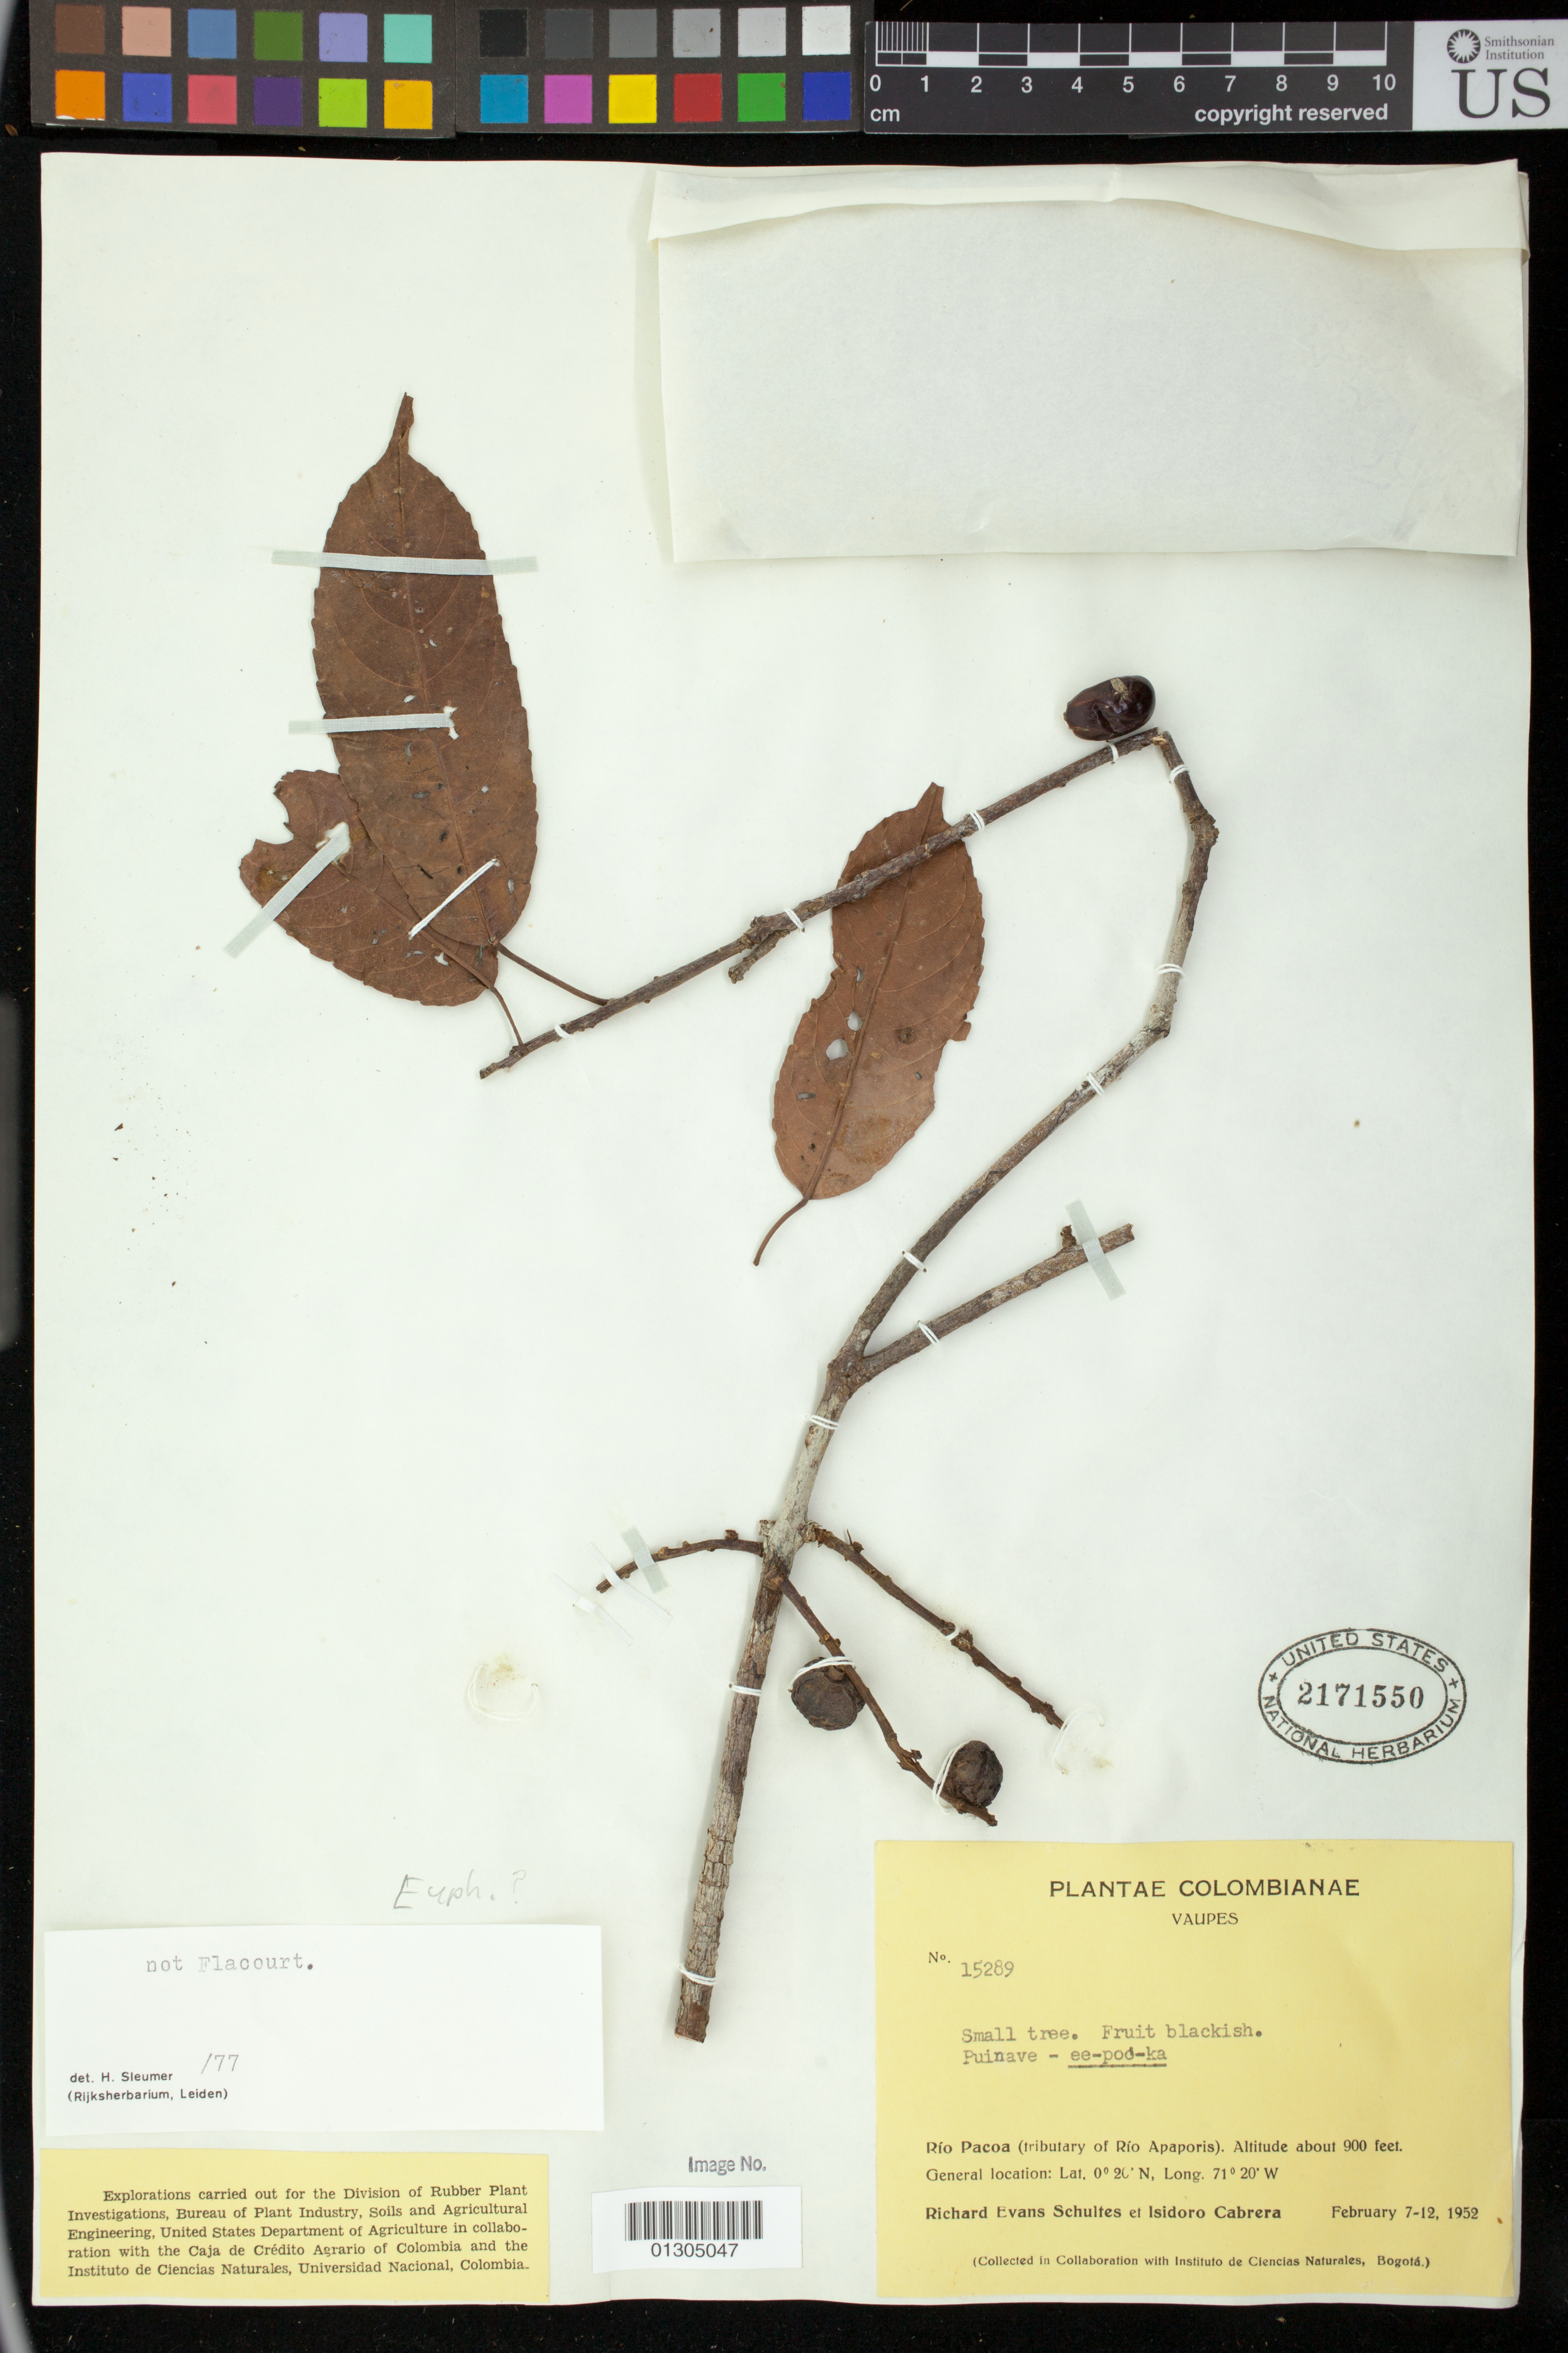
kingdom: Plantae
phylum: Tracheophyta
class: Magnoliopsida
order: Malpighiales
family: Euphorbiaceae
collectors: R. E. Schultes & I. Cabrera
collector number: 15289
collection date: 1952-02-07/1952-02-12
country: Colombia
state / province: Vaupés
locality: Rio Pacoa (tributary of Rio Apaporis).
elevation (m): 274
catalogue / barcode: US 2171550